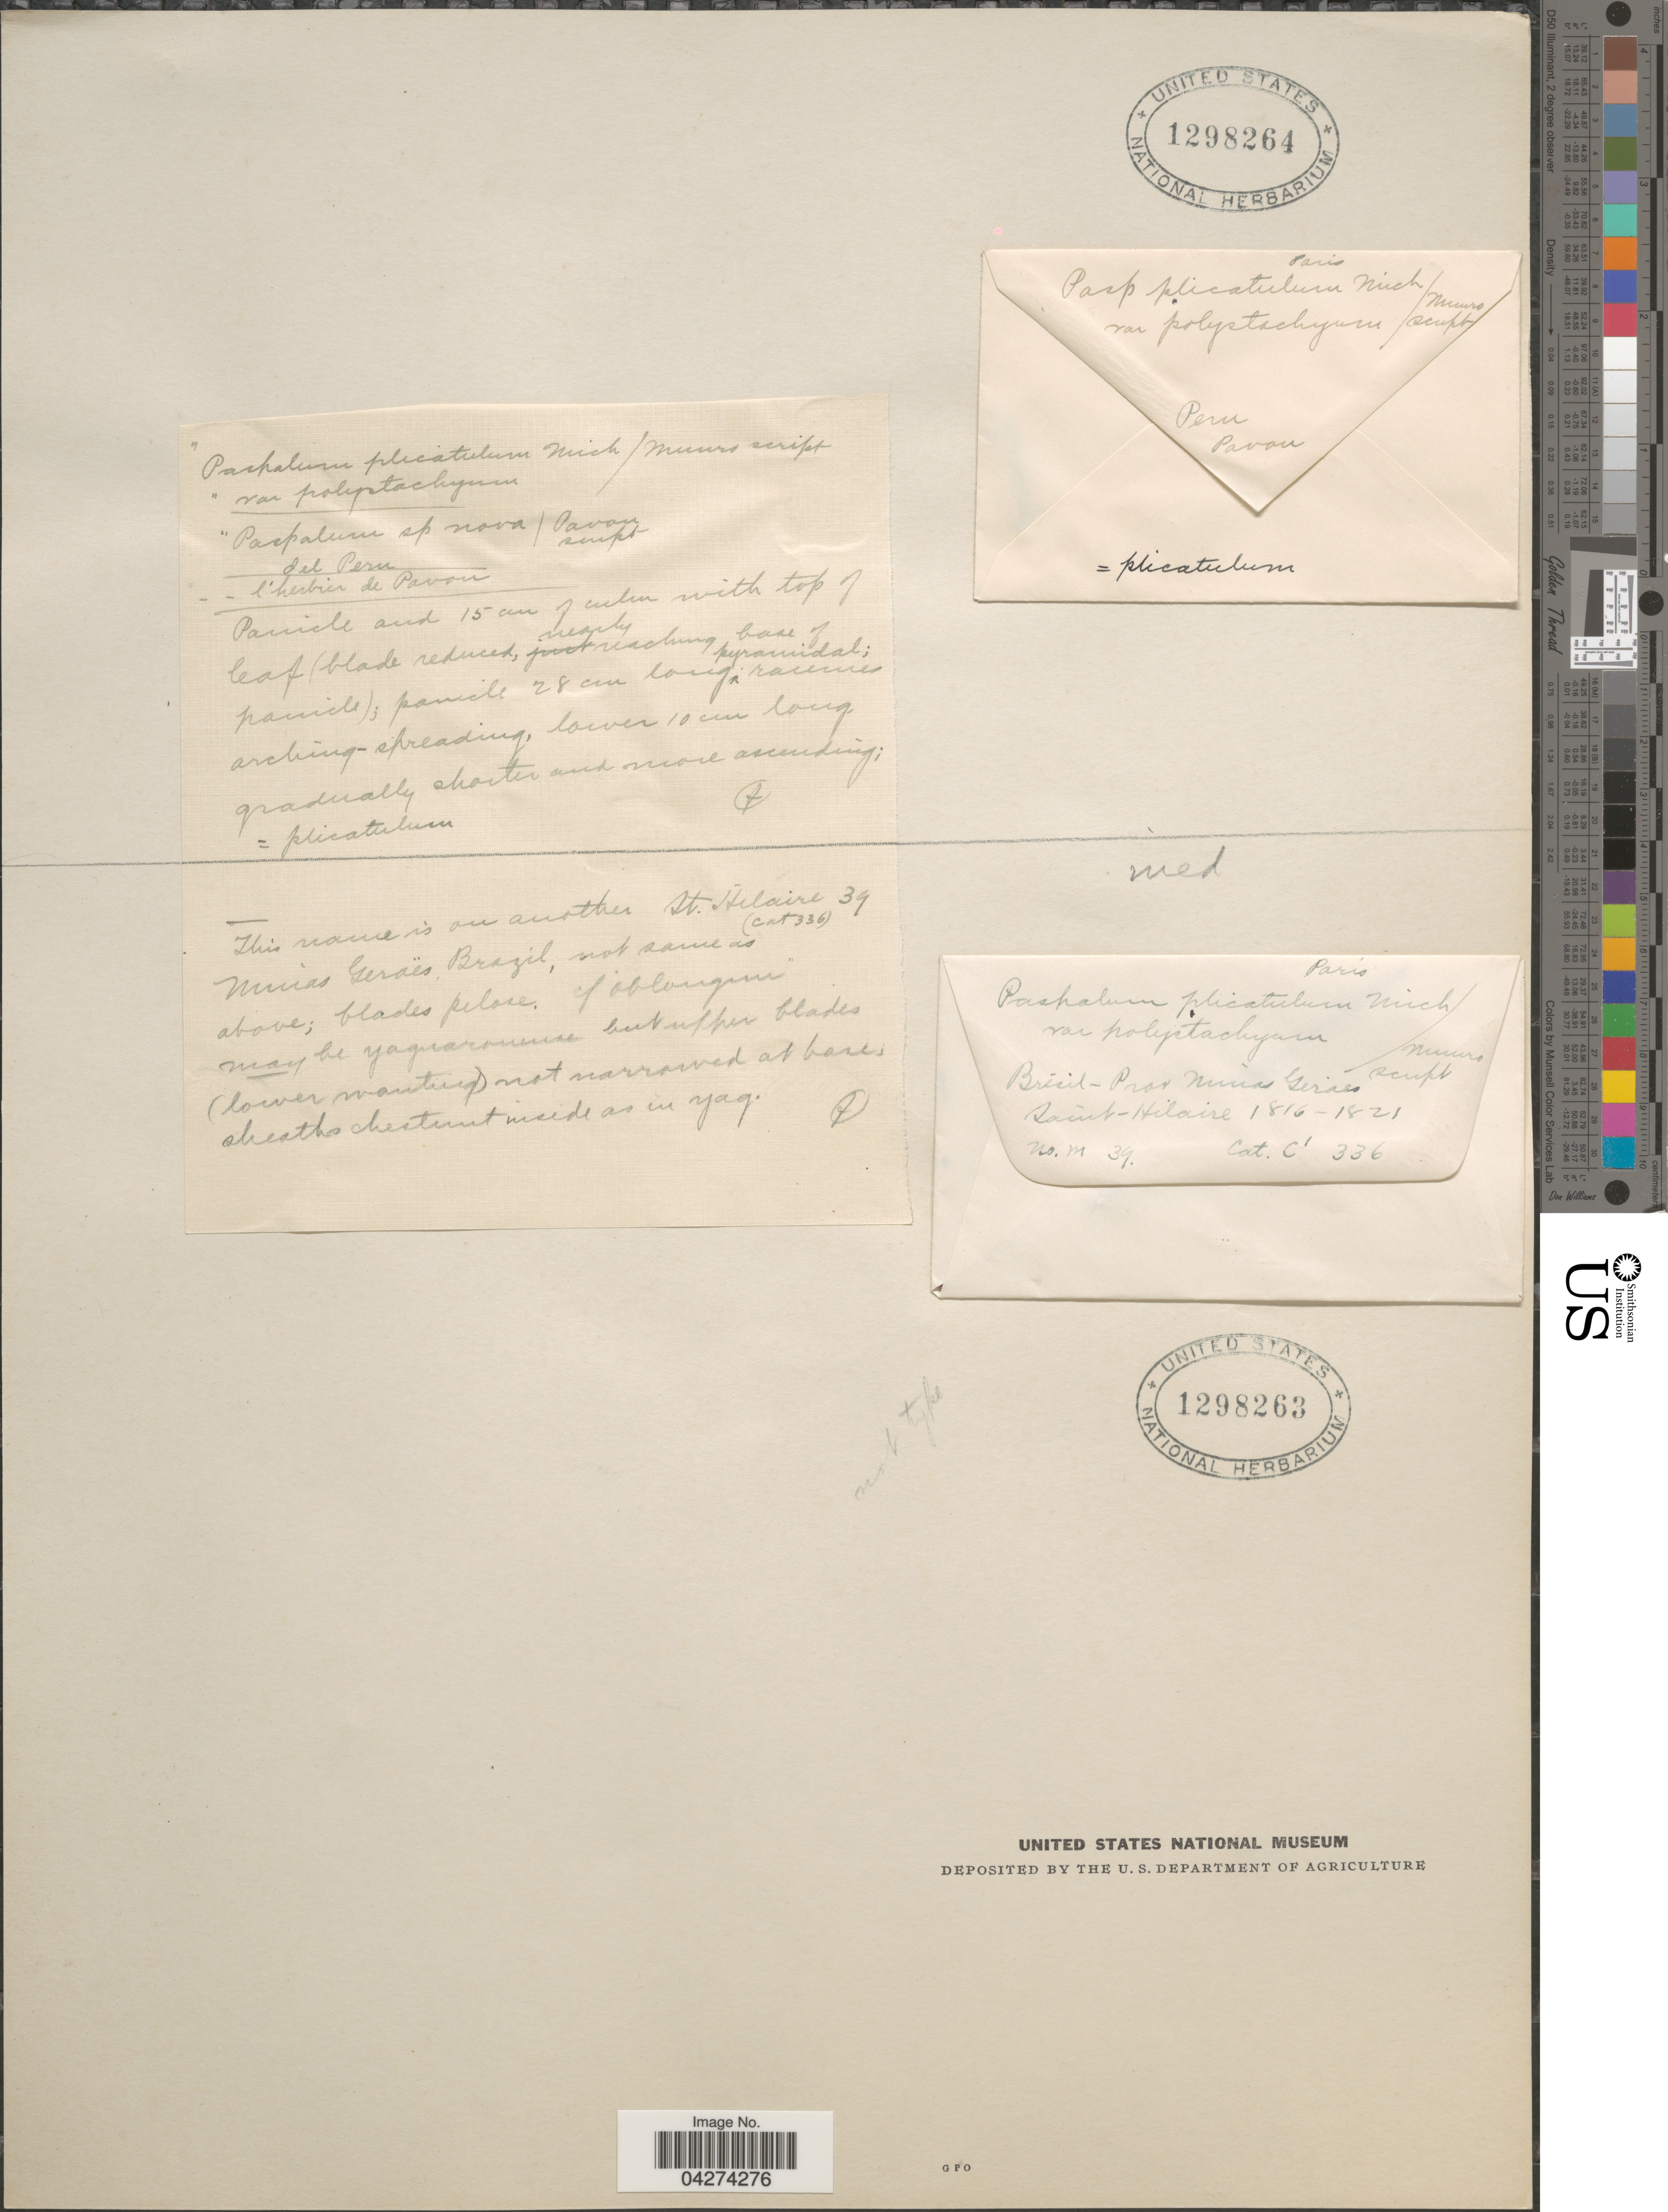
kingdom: Plantae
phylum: Tracheophyta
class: Liliopsida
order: Poales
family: Poaceae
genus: Paspalum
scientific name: Paspalum plicatulum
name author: Michx.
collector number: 39?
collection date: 1816/1821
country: Brazil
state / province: Minas Gerais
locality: Brésil-Prov Minas Geraes. Saint-Hilaire.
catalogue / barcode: US 1298263-2